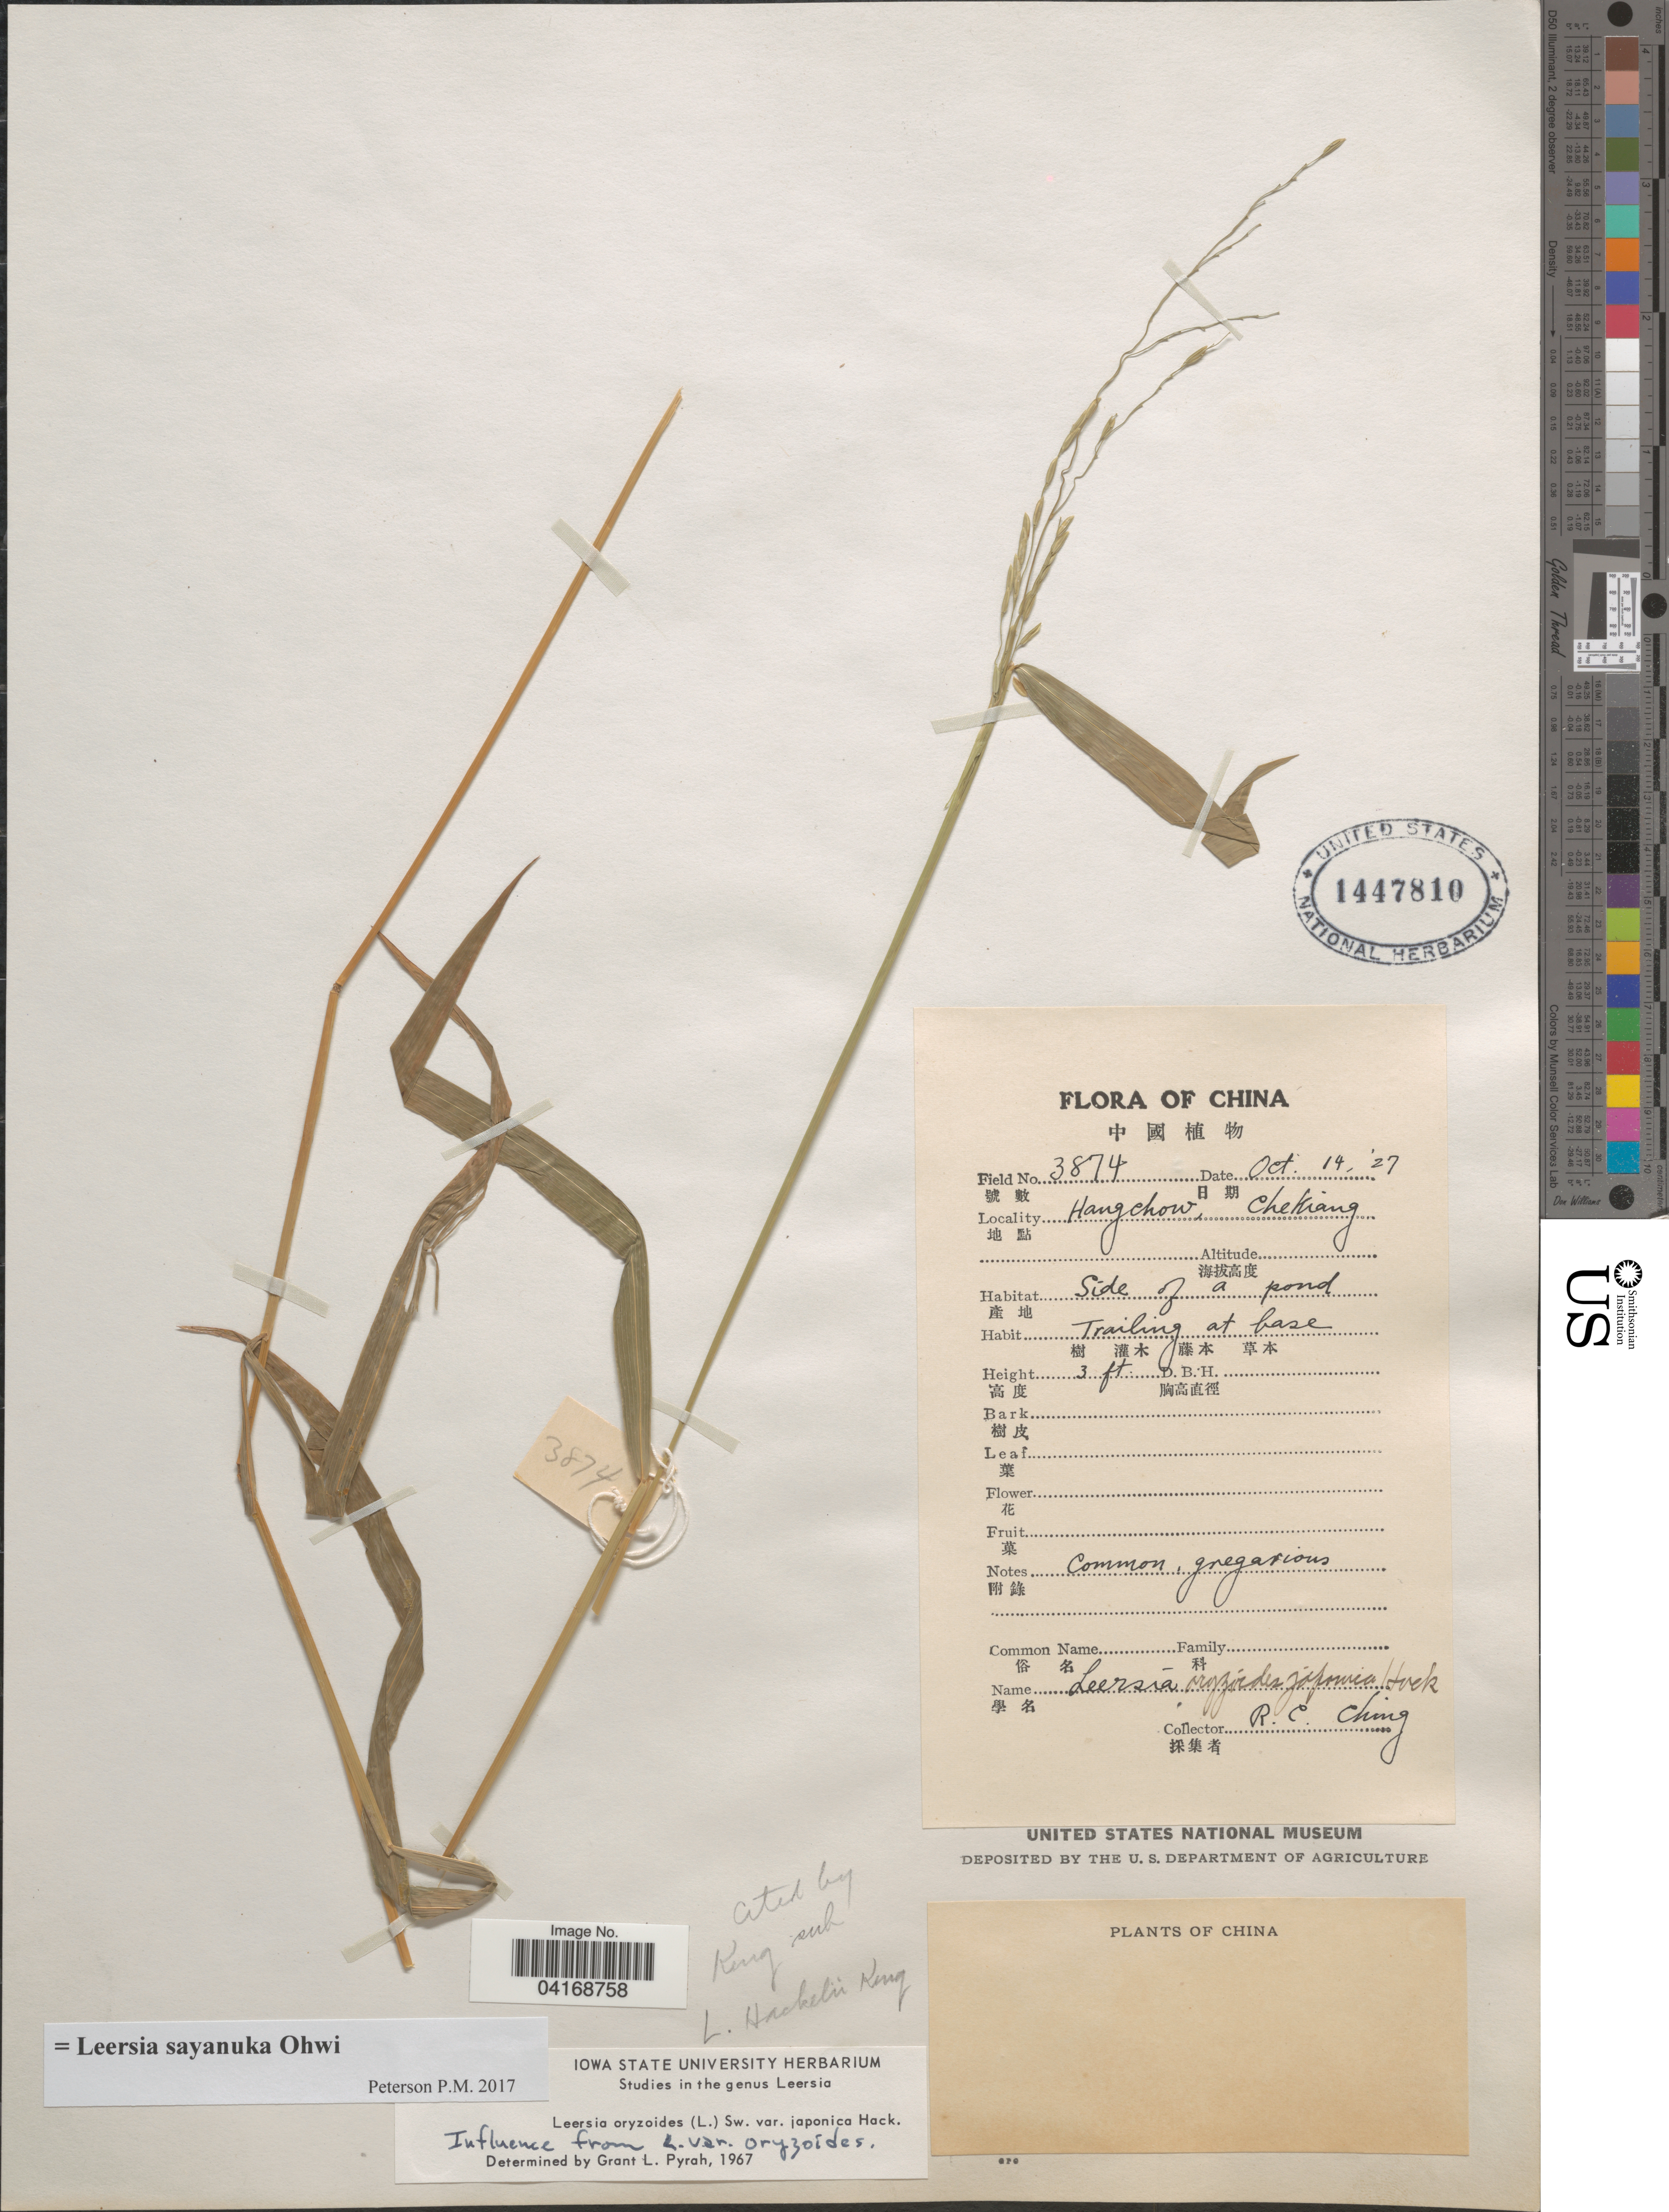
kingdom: Plantae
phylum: Tracheophyta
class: Liliopsida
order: Poales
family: Poaceae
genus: Leersia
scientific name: Leersia sayanuka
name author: Ohwi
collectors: R. C. Ching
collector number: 3874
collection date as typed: Transcribed d/m/y: 14/10/27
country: China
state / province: Zhejiang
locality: Hangchow, Chekiang.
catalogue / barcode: US 1447810